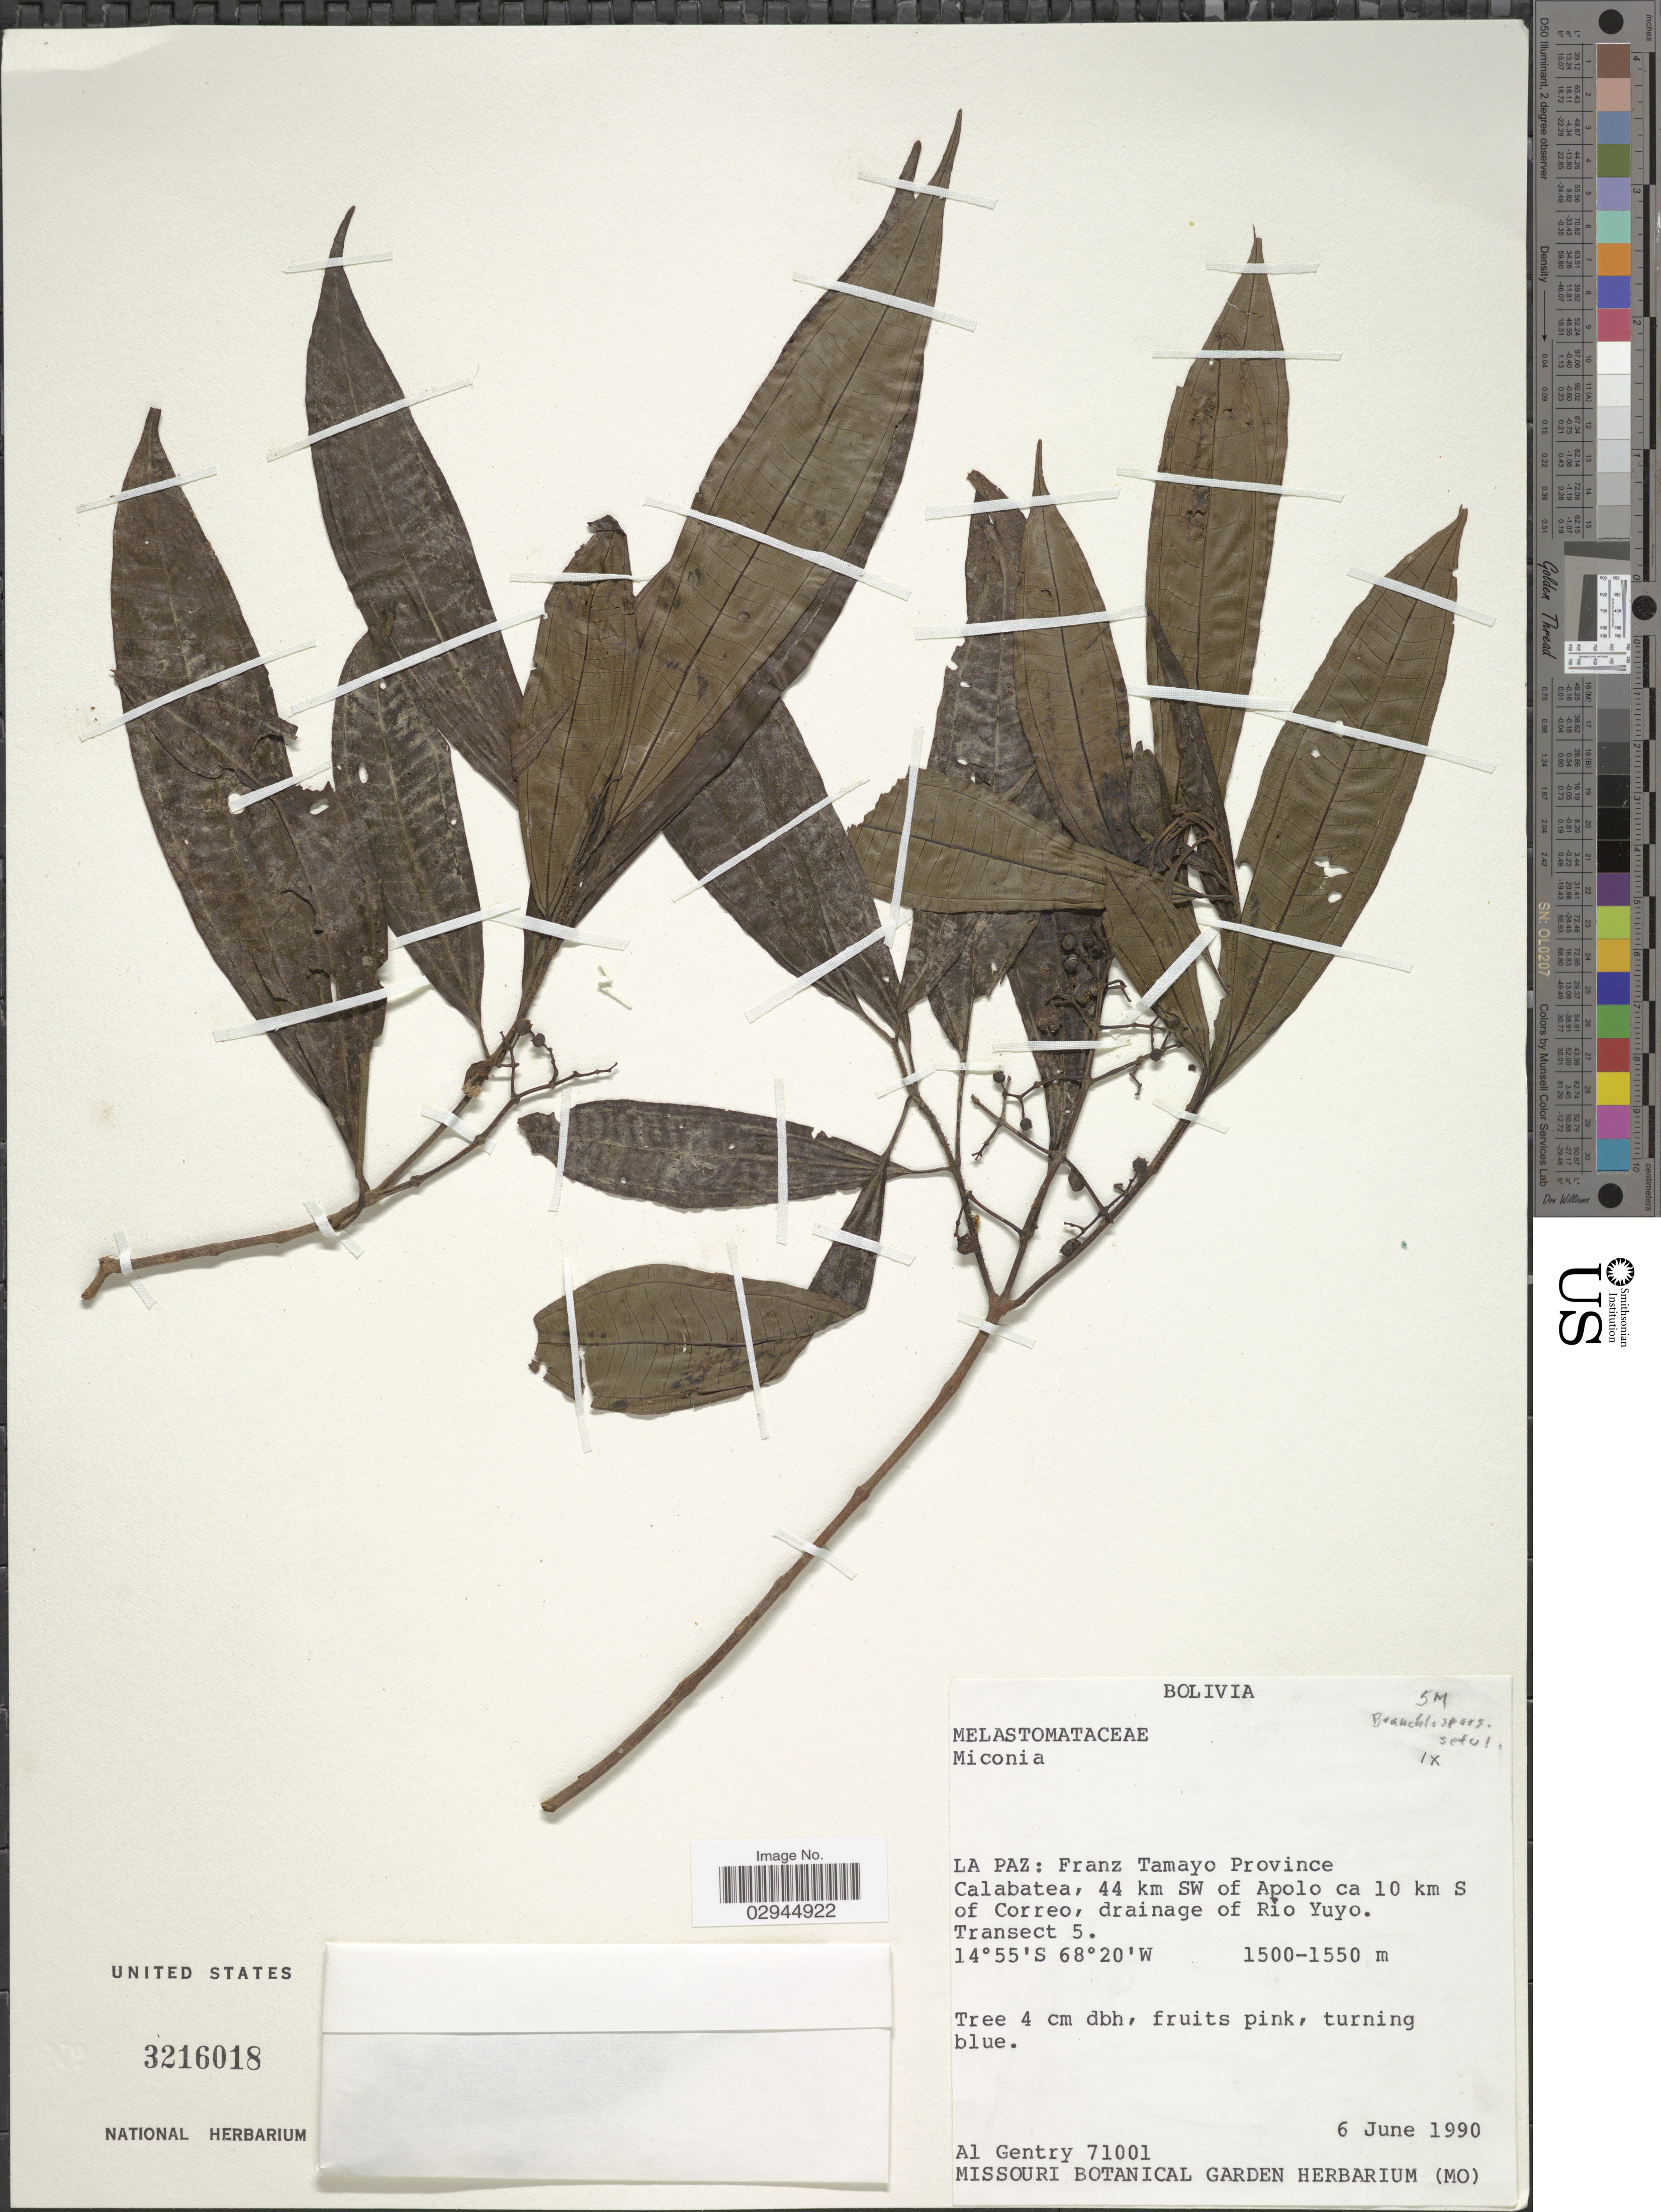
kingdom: Plantae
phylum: Tracheophyta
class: Magnoliopsida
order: Myrtales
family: Melastomataceae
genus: Miconia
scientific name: Miconia sp.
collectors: A. H. Gentry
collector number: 71001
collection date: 1990-06-06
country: Bolivia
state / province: La Paz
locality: Franz Tamayo Province. Calabatea, 44 km SW of Apolo ca 10 km S of Correo, drainage of Río Yuyo. Transect 5.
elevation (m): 1500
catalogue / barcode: US 3216018